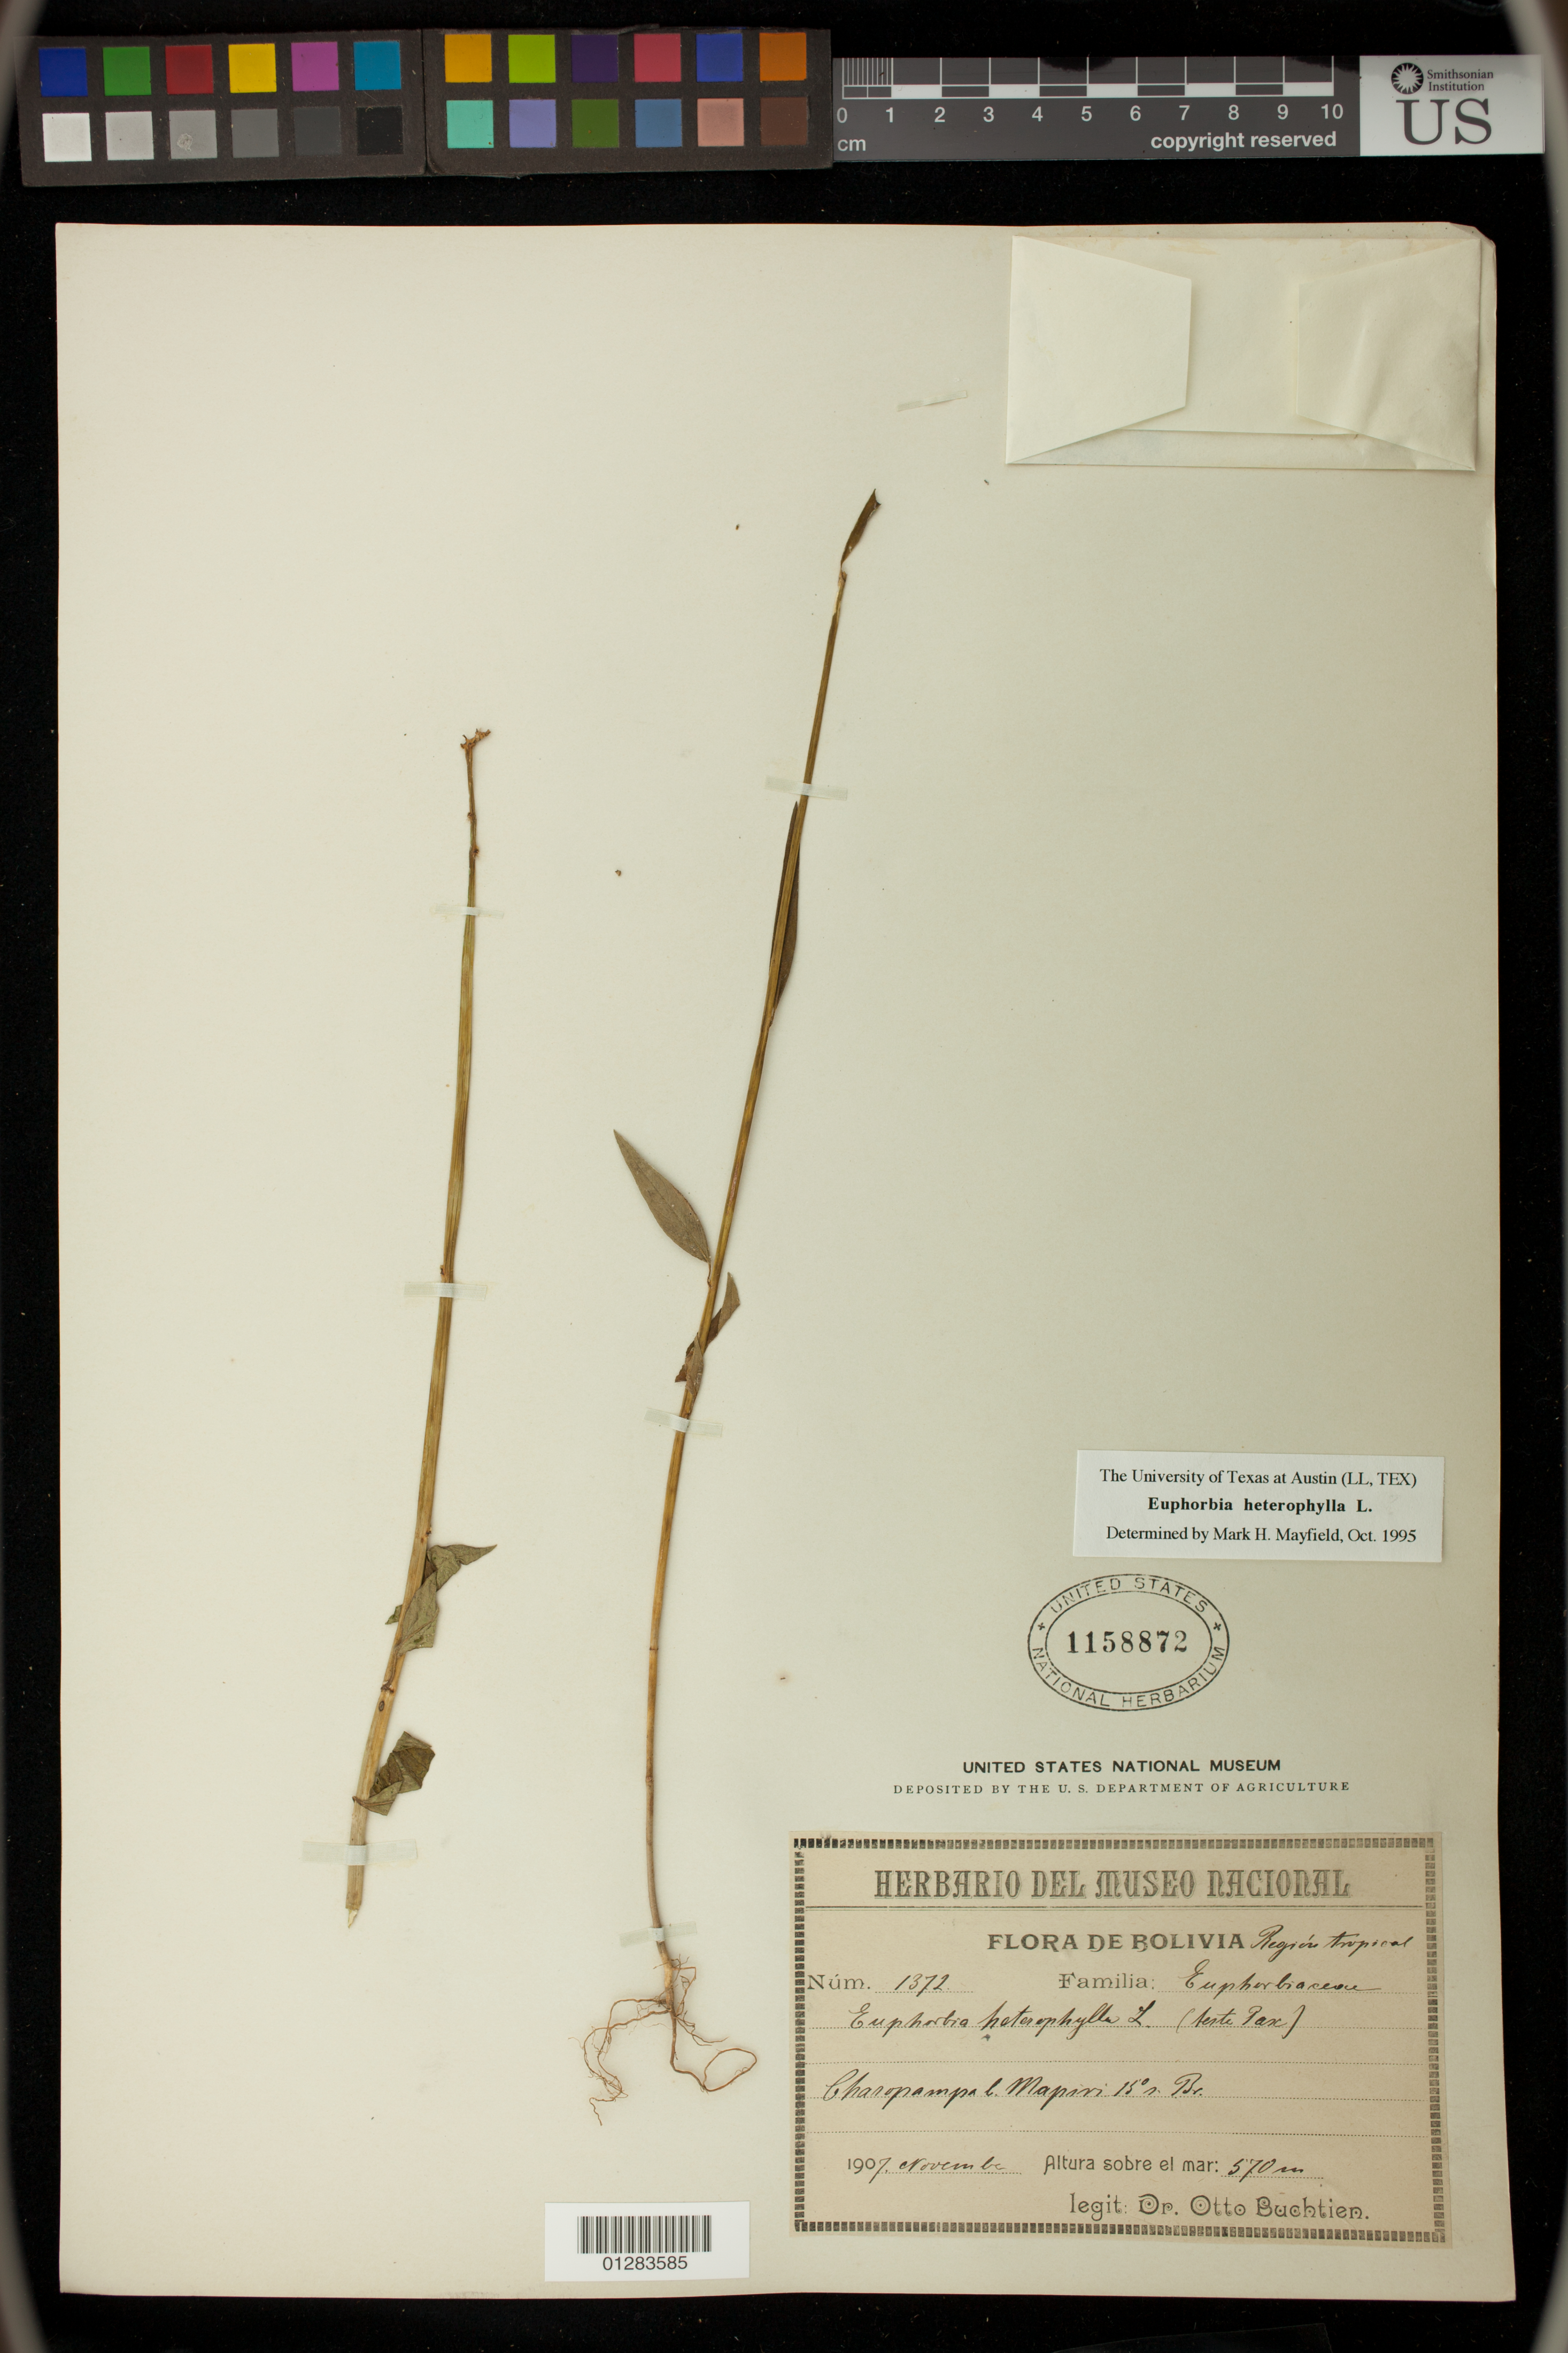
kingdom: Plantae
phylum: Tracheophyta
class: Magnoliopsida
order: Malpighiales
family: Euphorbiaceae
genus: Euphorbia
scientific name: Euphorbia heterophylla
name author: L.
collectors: O. Buchtien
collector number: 1372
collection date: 1907-11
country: Bolivia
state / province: La Paz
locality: Charopampa b. Mapiri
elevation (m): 570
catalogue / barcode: US 1158872